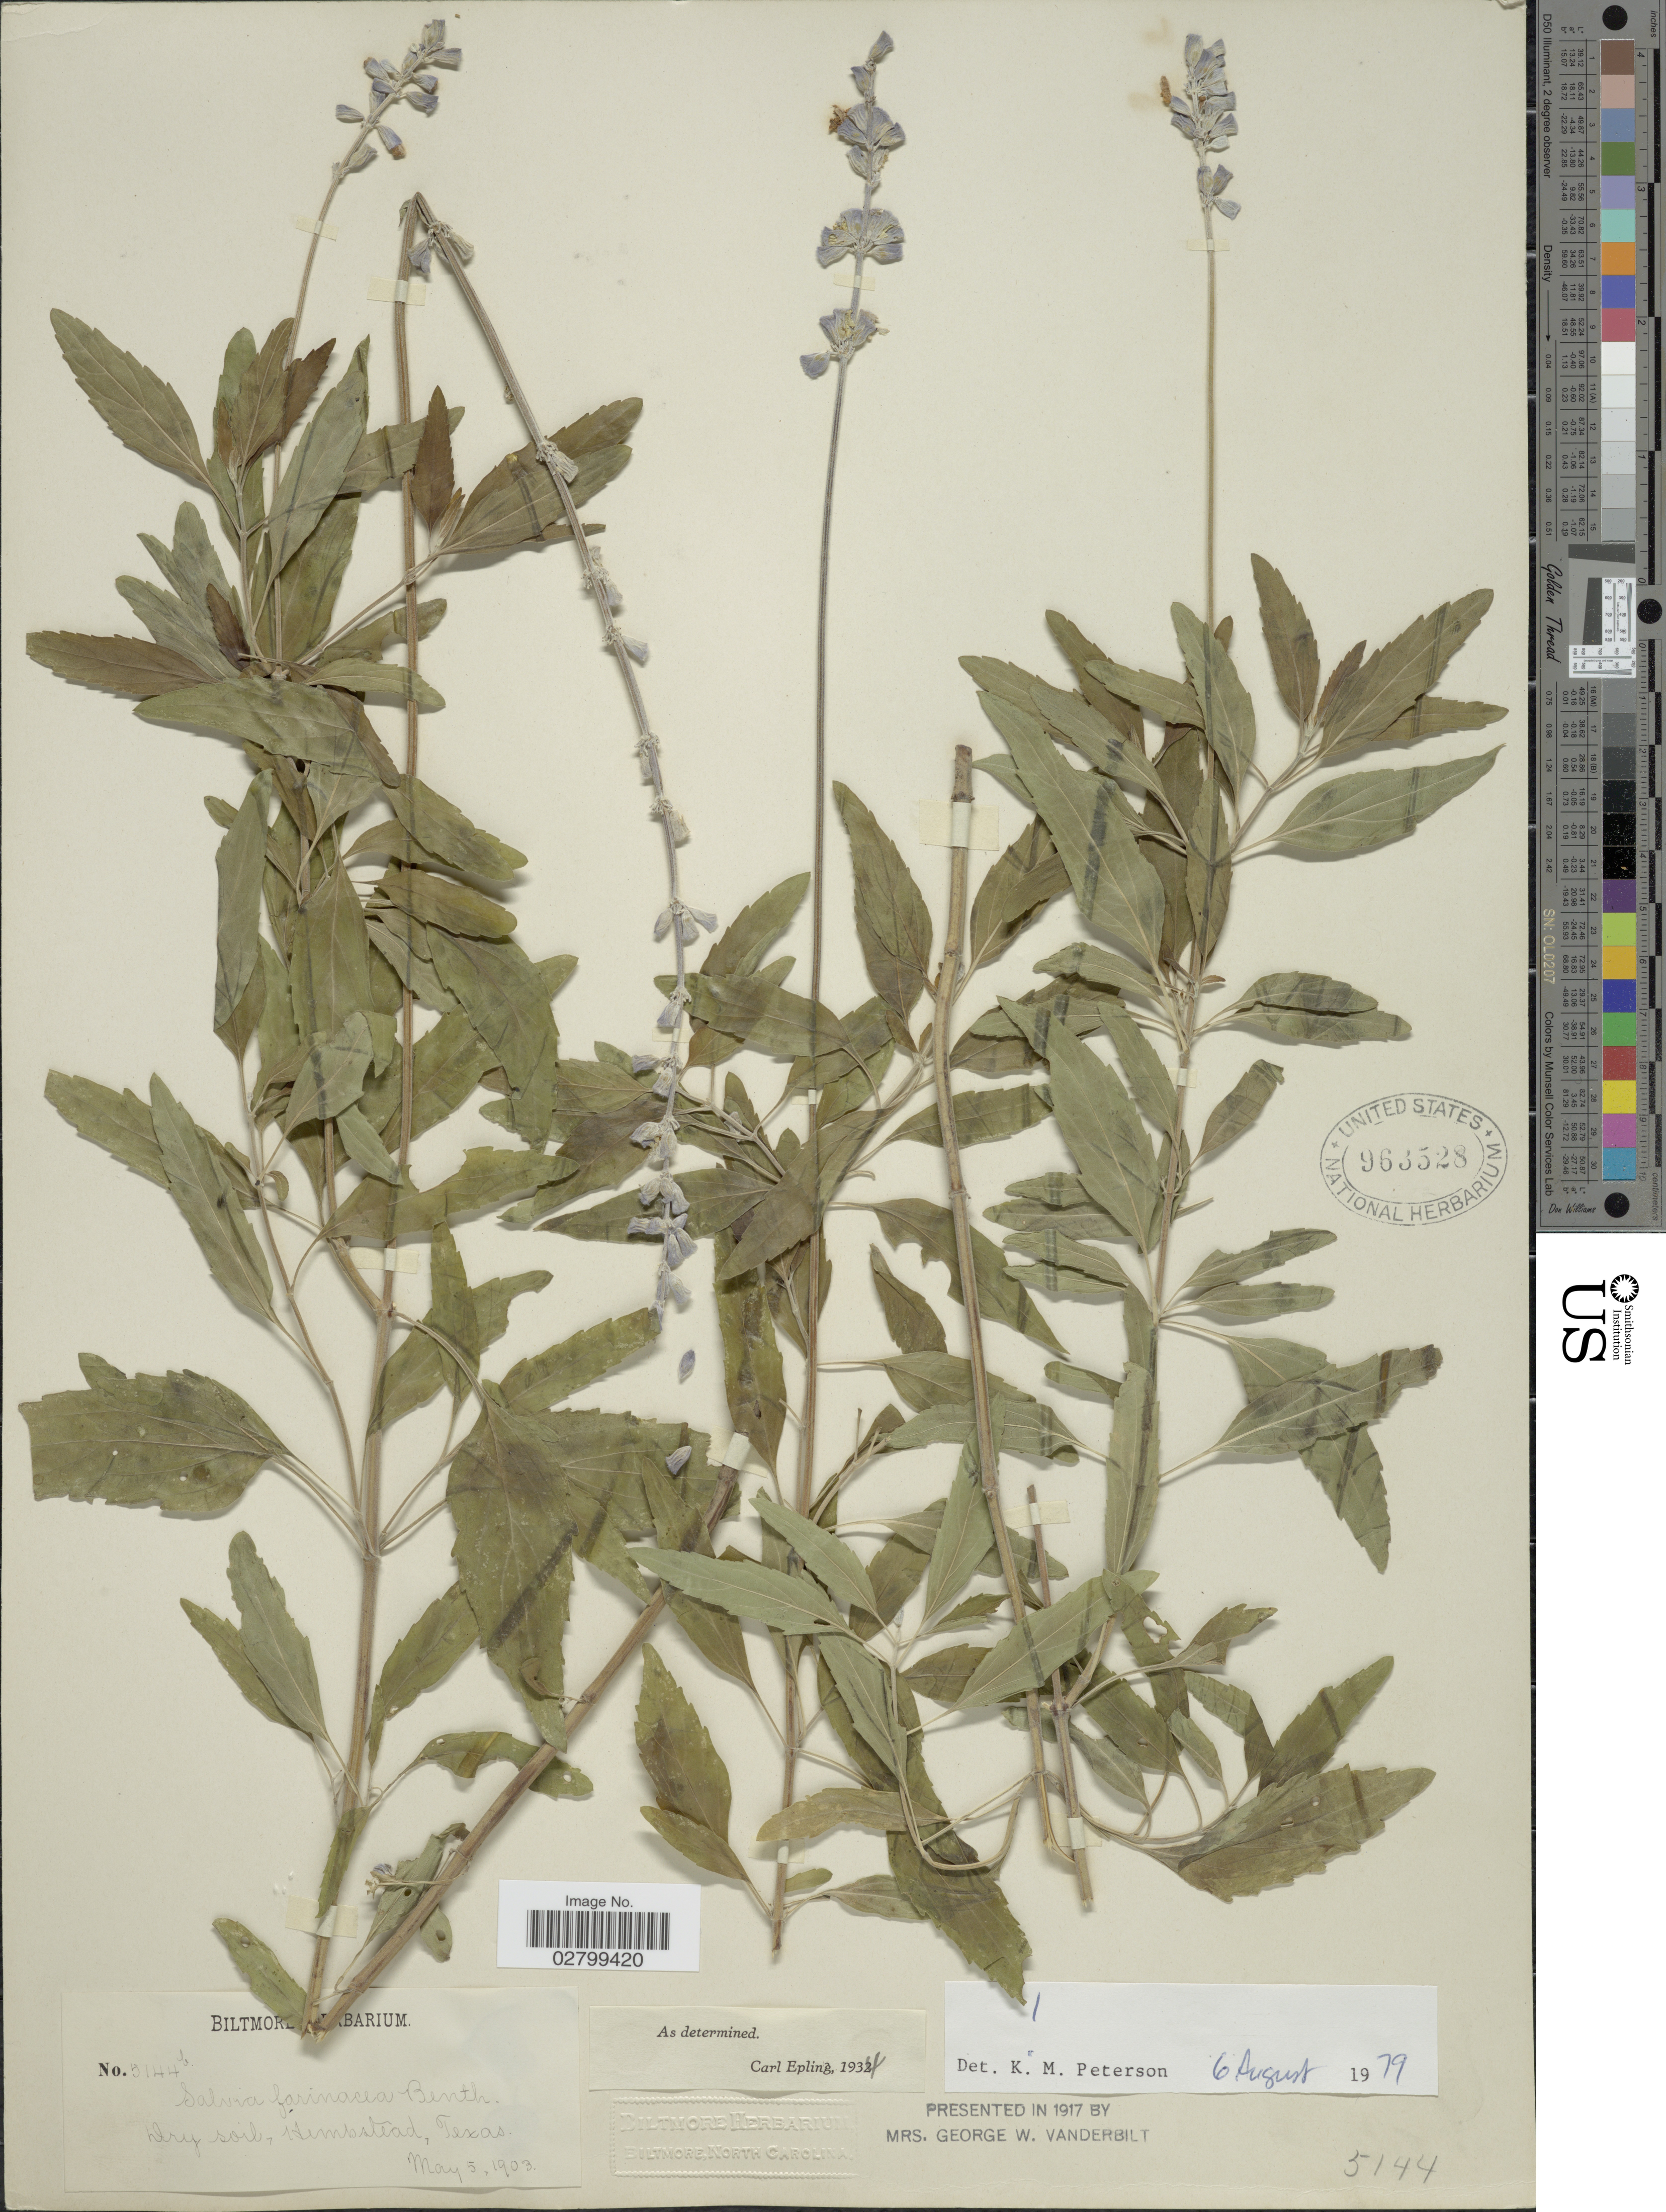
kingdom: Plantae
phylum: Tracheophyta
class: Magnoliopsida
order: Lamiales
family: Lamiaceae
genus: Salvia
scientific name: Salvia farinacea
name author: Benth.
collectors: ex herb. Biltmore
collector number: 5144b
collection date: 1903-05-05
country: United States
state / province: Texas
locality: Hempstead.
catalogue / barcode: US 963528